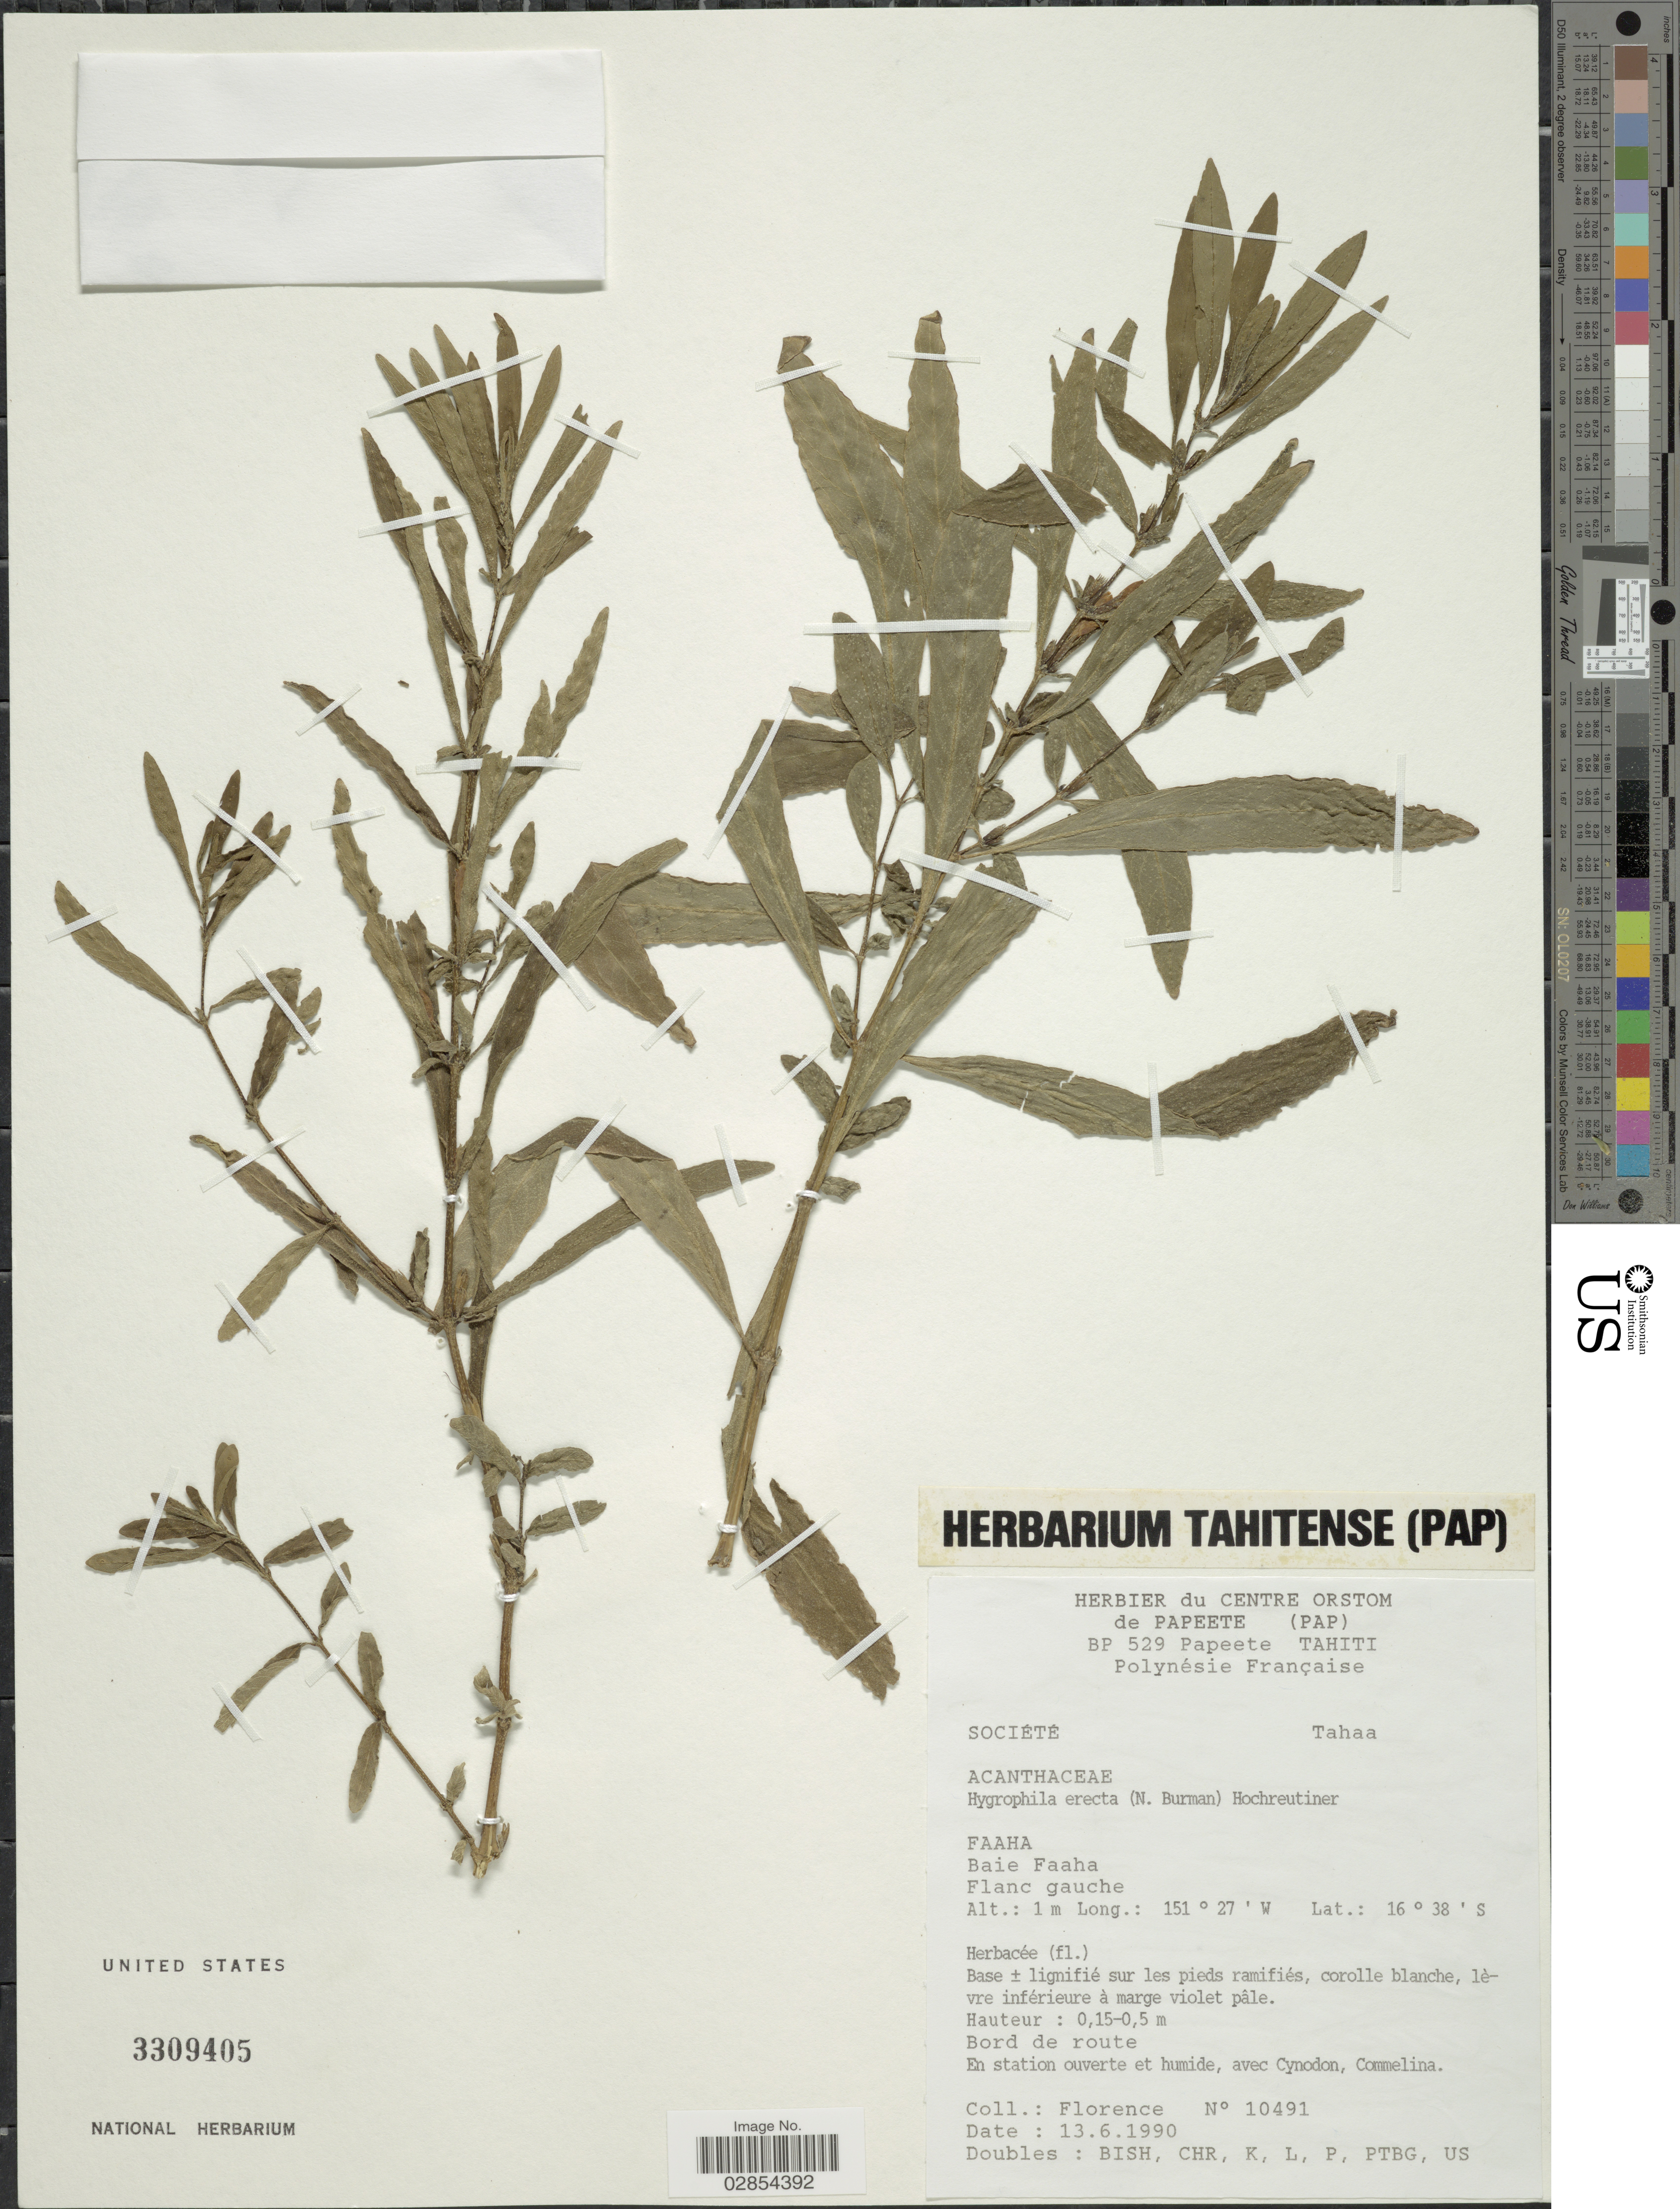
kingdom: Plantae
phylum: Tracheophyta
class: Magnoliopsida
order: Lamiales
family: Acanthaceae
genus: Hygrophila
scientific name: Hygrophila erecta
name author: (Burm. f.) Hochr.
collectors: -. Florence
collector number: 10491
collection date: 1990-06-13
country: French Polynesia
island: Tahaa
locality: Polynésie Française. Société. Tahaa. FAAHA. Baie Faaha.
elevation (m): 1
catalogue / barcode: US 3309405